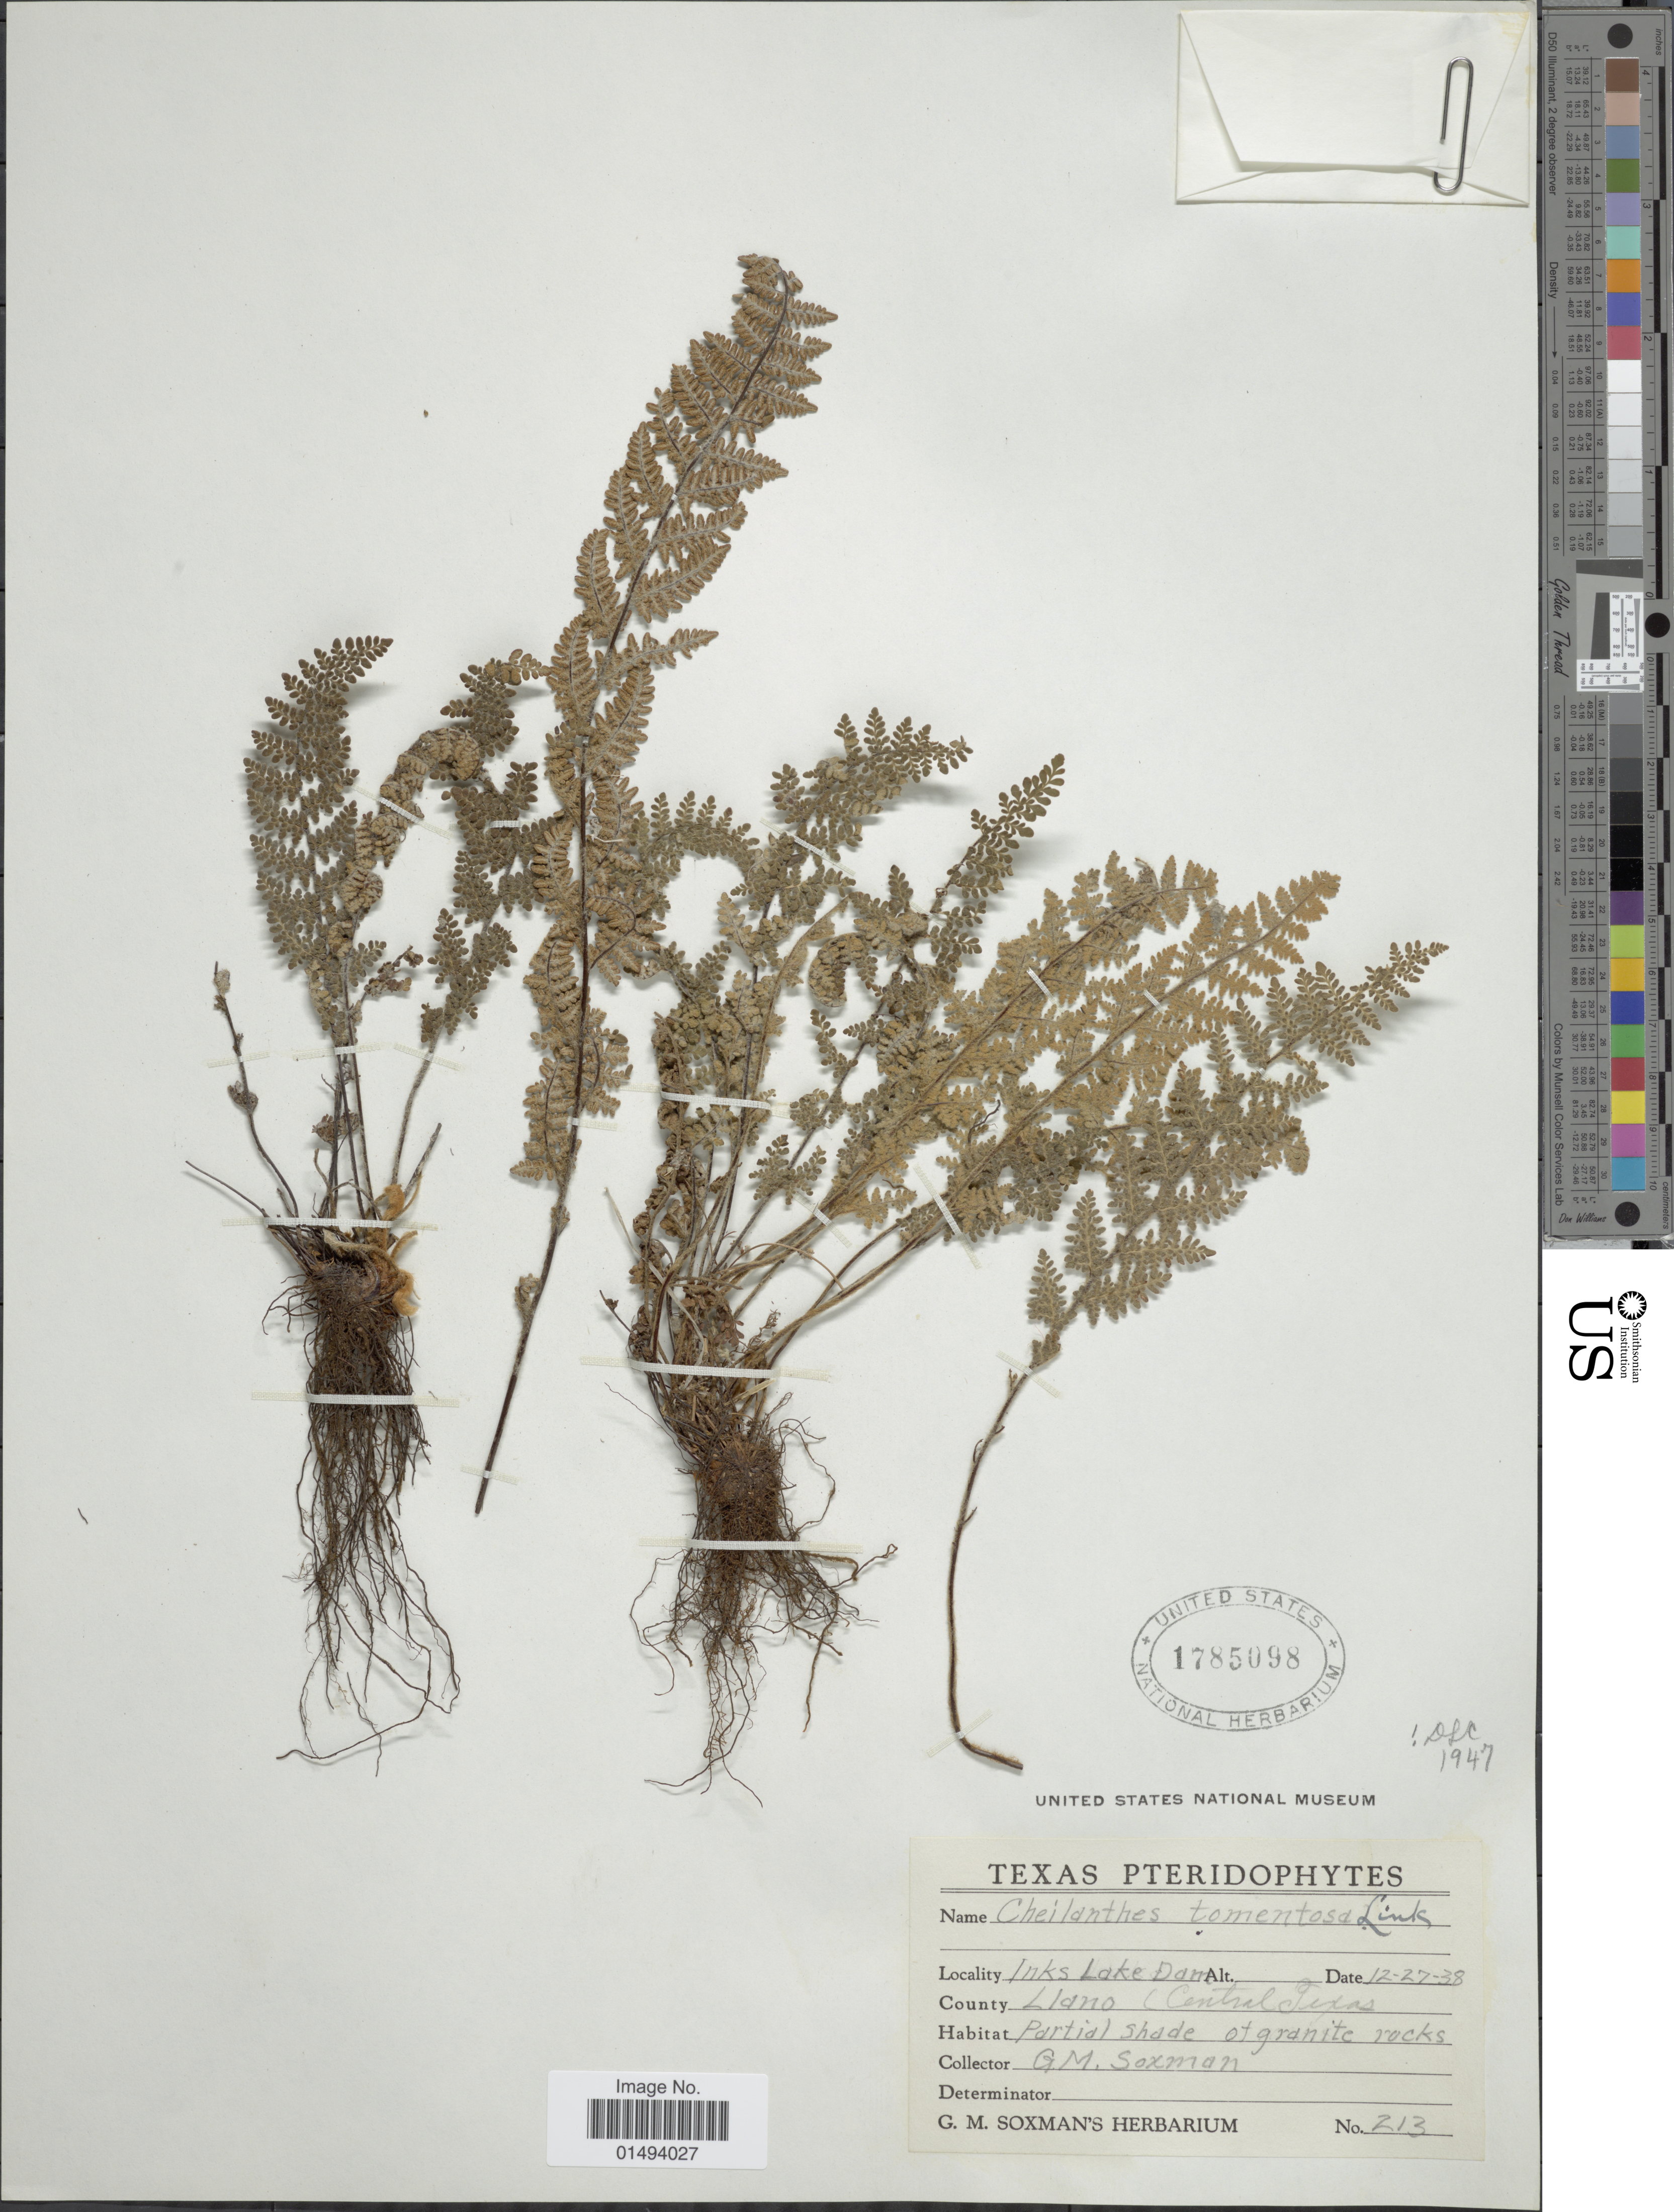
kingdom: Plantae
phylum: Tracheophyta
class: Polypodiopsida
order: Polypodiales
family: Pteridaceae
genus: Myriopteris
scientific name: Myriopteris tomentosa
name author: (Link) Fée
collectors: G. Soxman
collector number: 213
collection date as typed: Transcribed d/m/y: 27/12/38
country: United States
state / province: Texas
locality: Texas, Inks Lake Dam, Llano (Central Texas)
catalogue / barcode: US 1785098